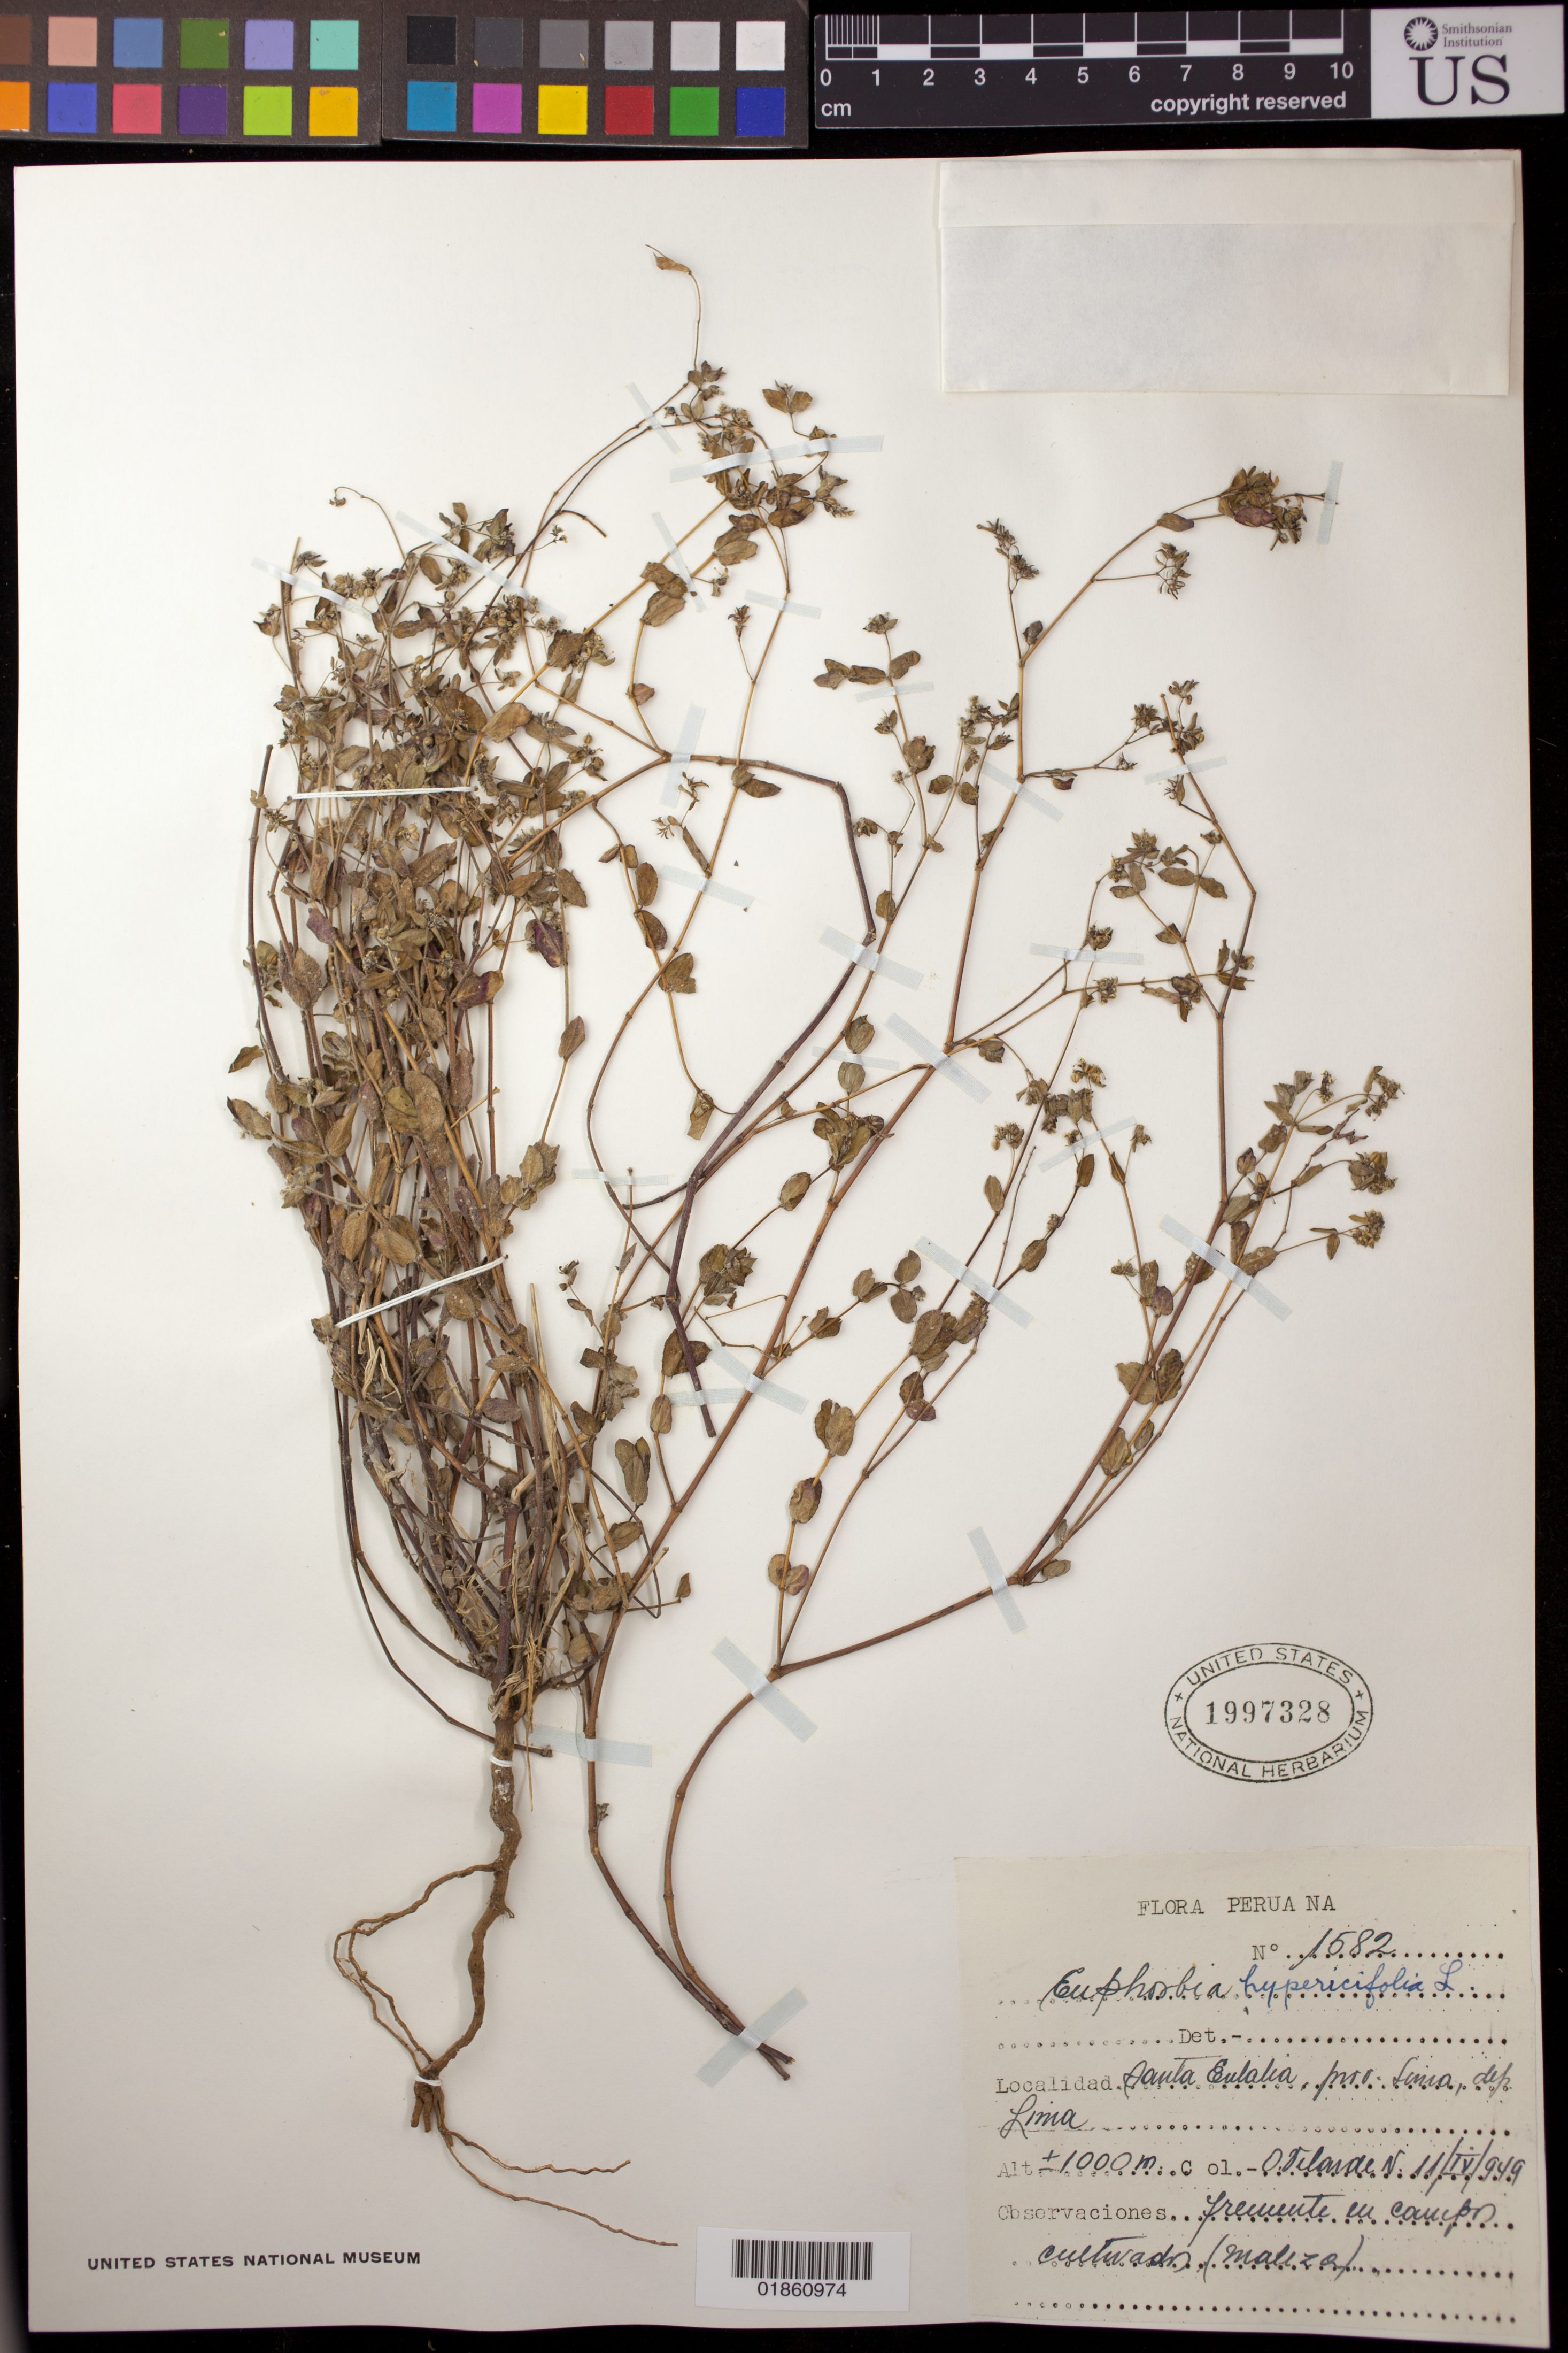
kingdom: Plantae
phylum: Tracheophyta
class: Magnoliopsida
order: Malpighiales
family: Euphorbiaceae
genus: Euphorbia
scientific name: Euphorbia hypericifolia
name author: L.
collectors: O. Velarde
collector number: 1582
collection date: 1949-04-11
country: Peru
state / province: Lima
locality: Santa Eulalia, prov. Lima, dep. Lima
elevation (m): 1000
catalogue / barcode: US 1997328